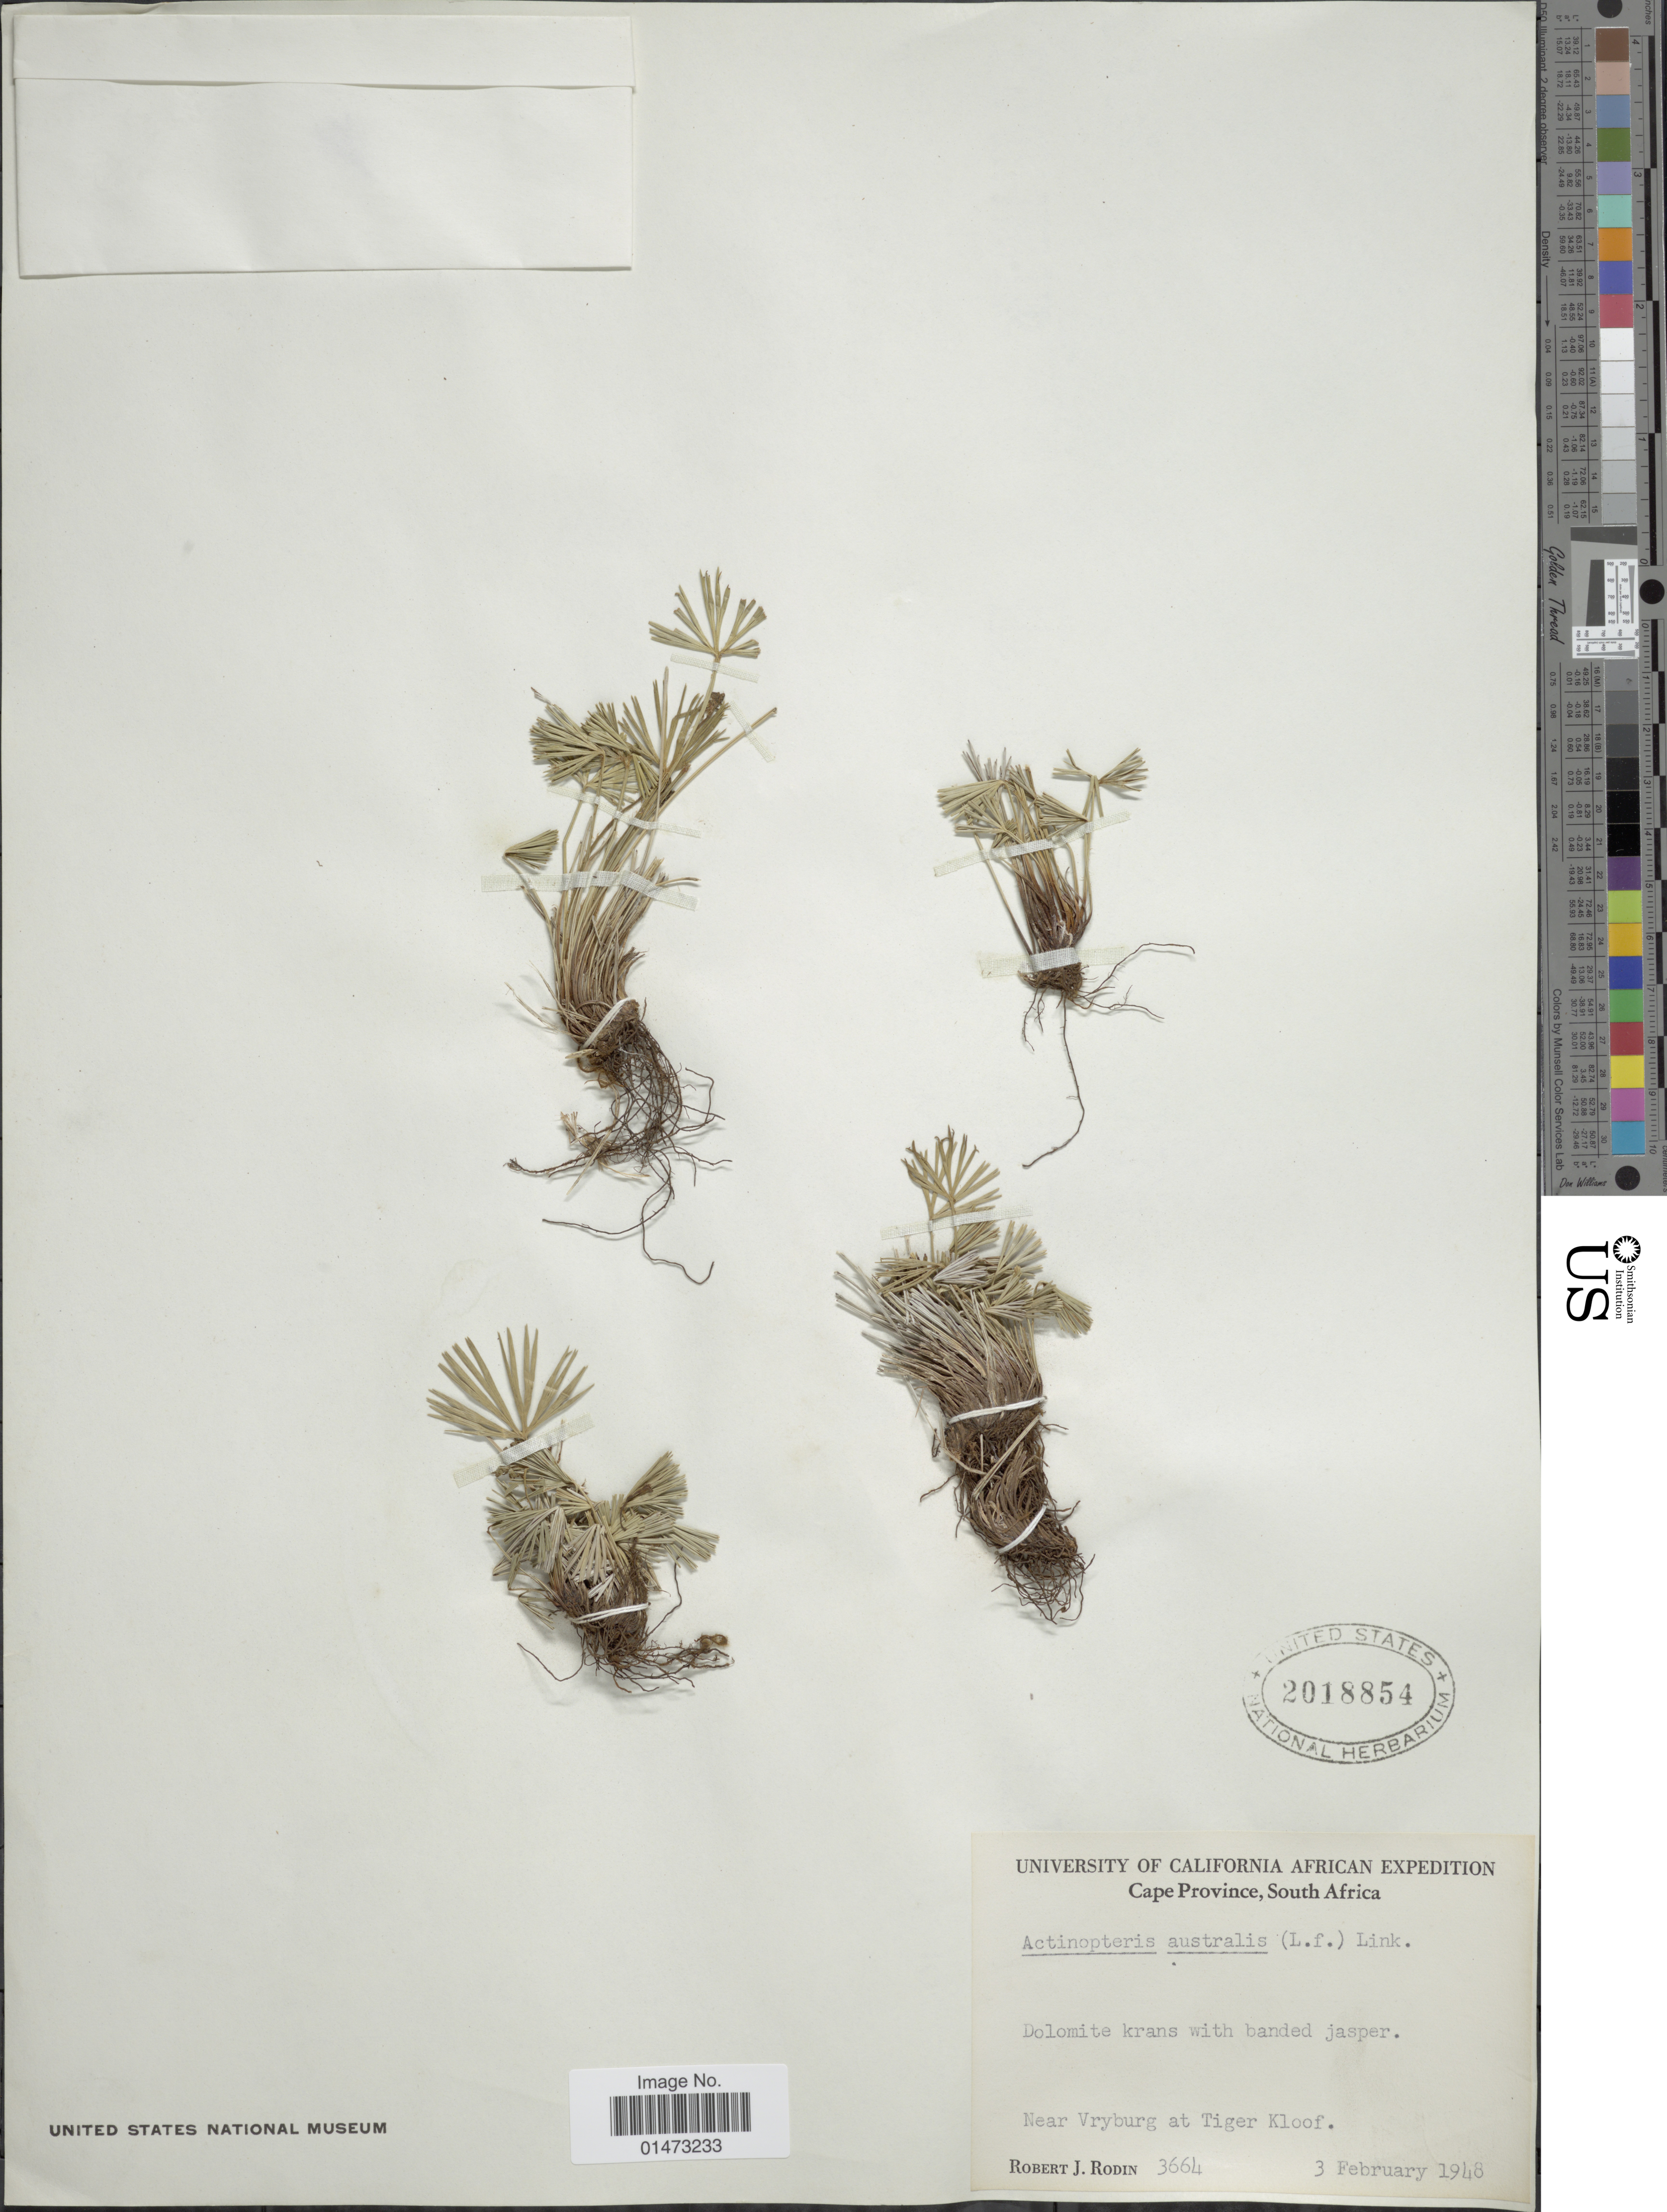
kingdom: Plantae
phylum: Tracheophyta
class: Polypodiopsida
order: Polypodiales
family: Pteridaceae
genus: Actiniopteris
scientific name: Actiniopteris radiata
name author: (Sw.) Link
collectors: R. J. Rodin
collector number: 3664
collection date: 1948-02-03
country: South Africa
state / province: North West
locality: Near Vryburg at Tiger Kloof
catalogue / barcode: US 2018854